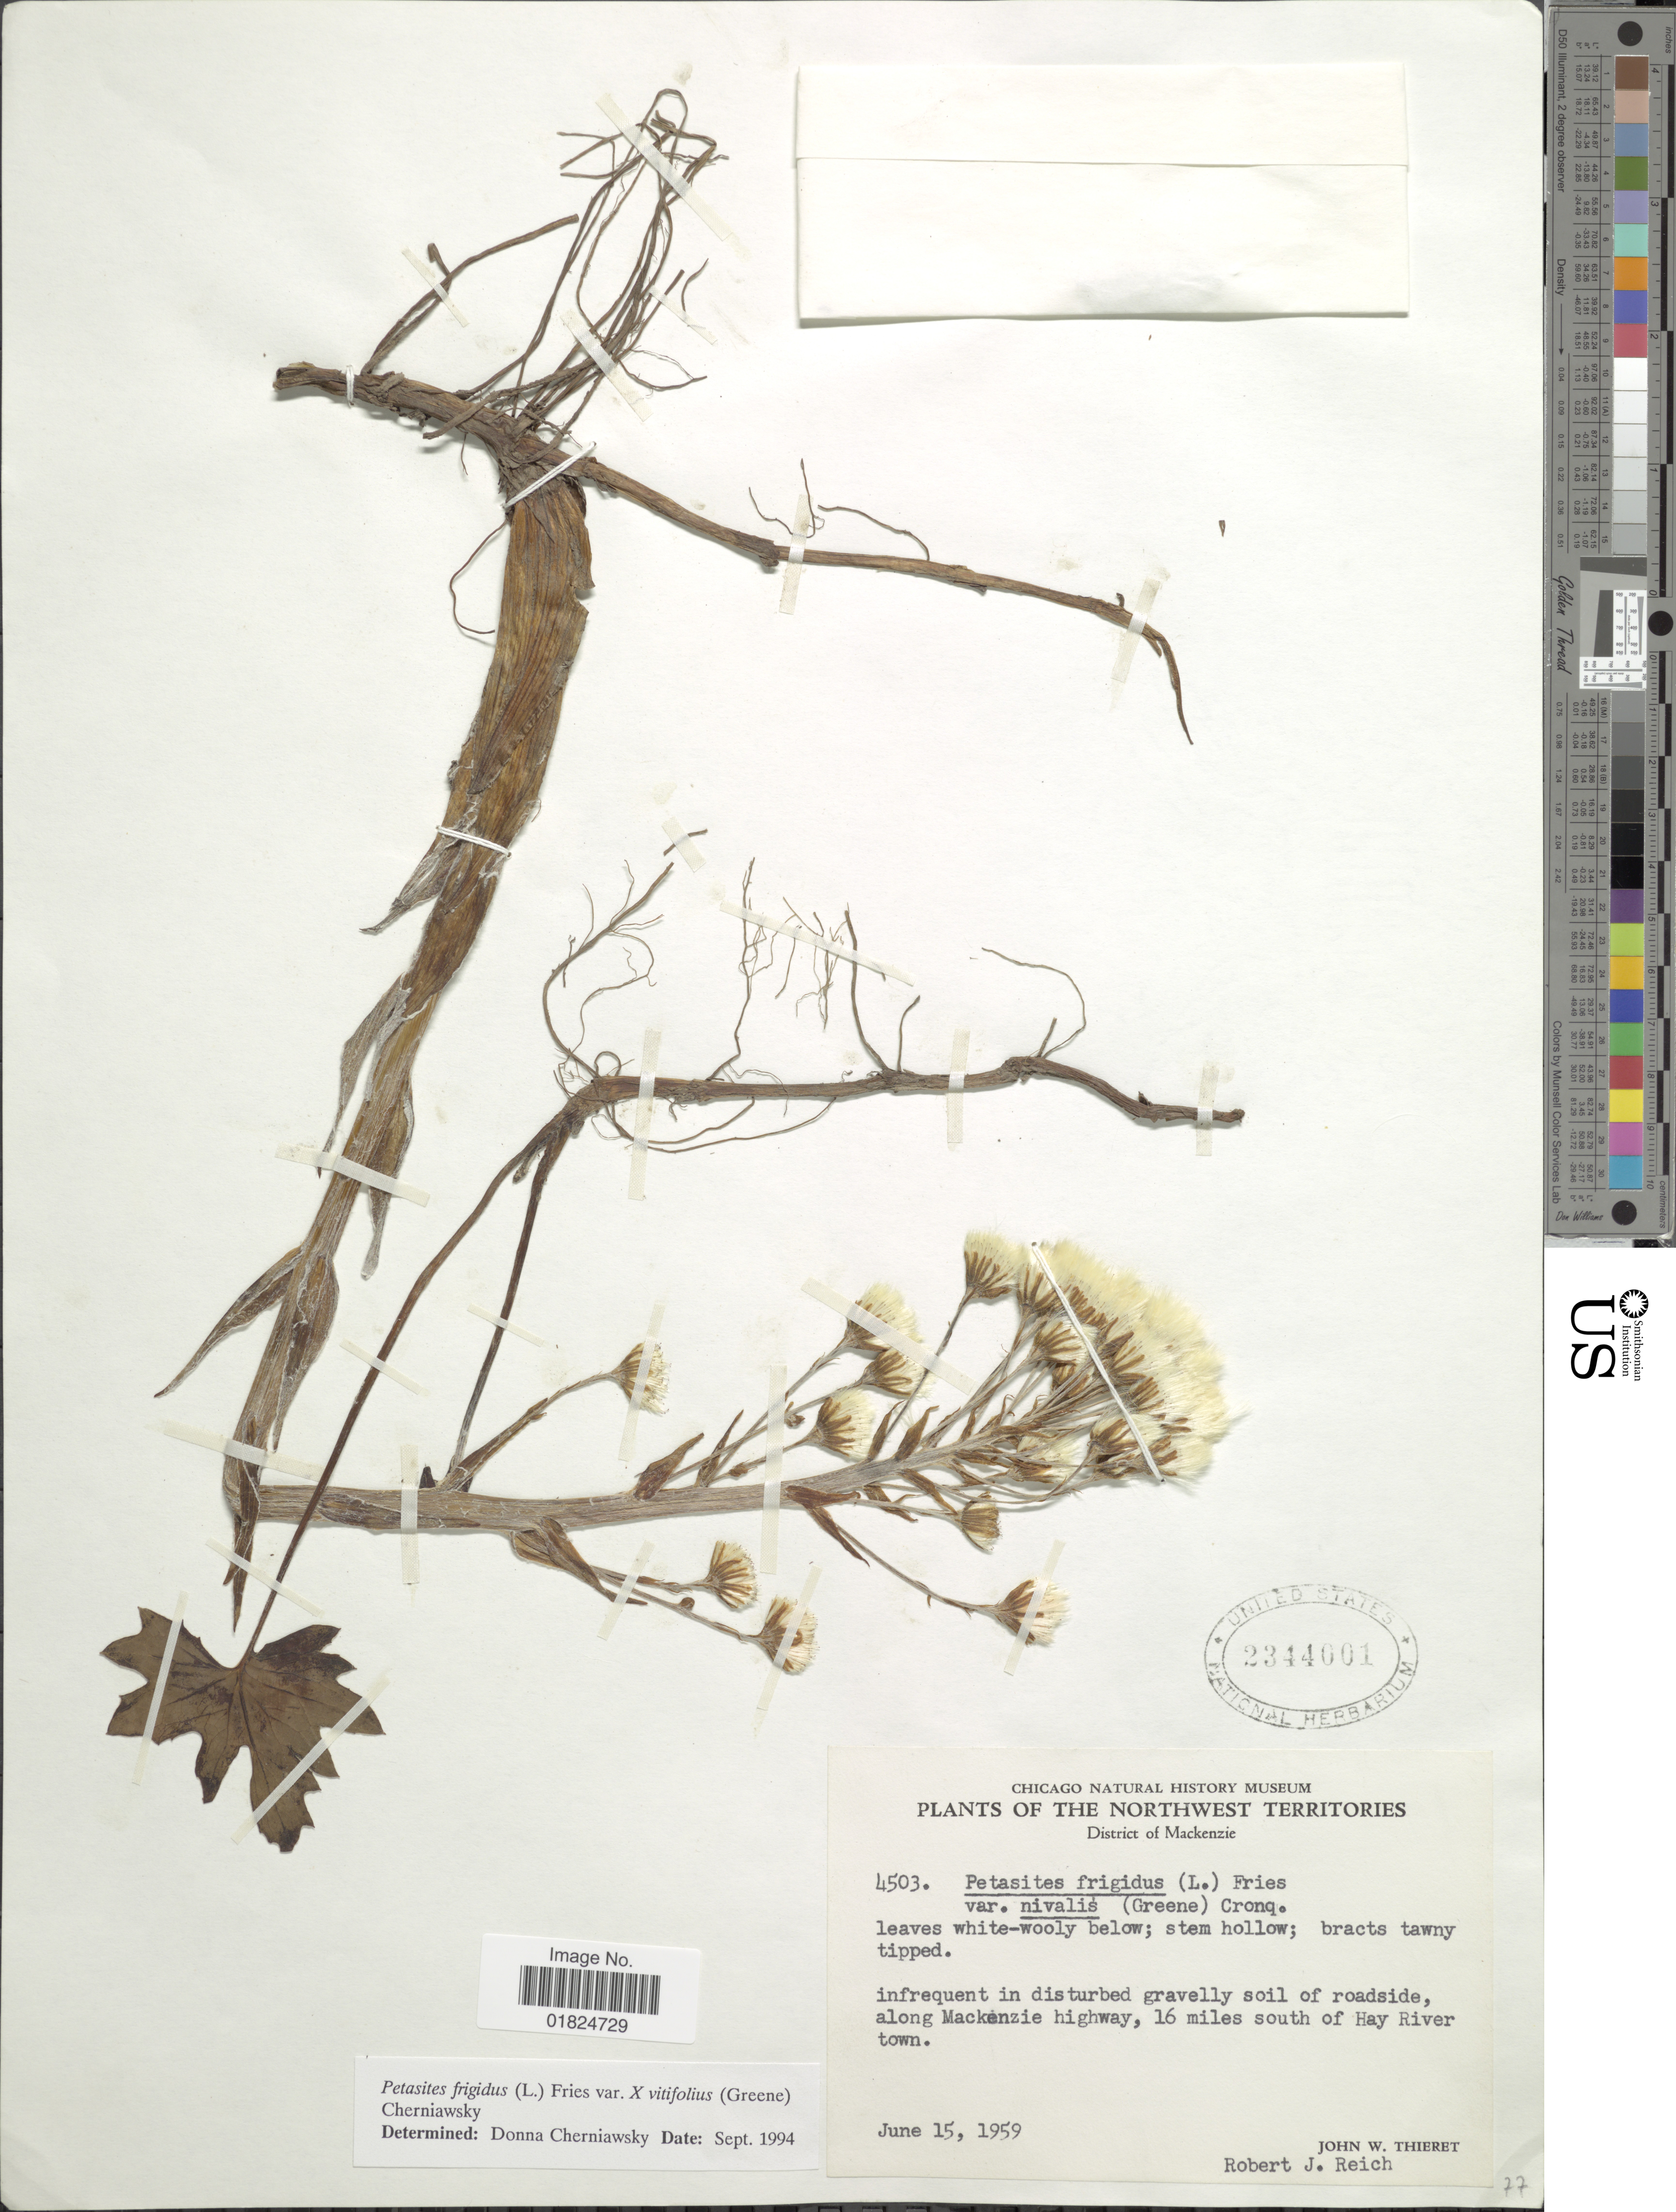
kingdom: Plantae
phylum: Tracheophyta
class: Magnoliopsida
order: Asterales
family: Asteraceae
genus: Petasites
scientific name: Petasites frigidus var. vitifolius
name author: (Greene) Cherniawsky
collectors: J. W. Thieret & R. Reich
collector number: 4503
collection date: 1959-06-15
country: Canada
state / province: Northwest Territories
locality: The Northwest Territories. District of Mackenzie. along Mackenzie highway, 16 miles south of Hay River town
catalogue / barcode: US 2344001